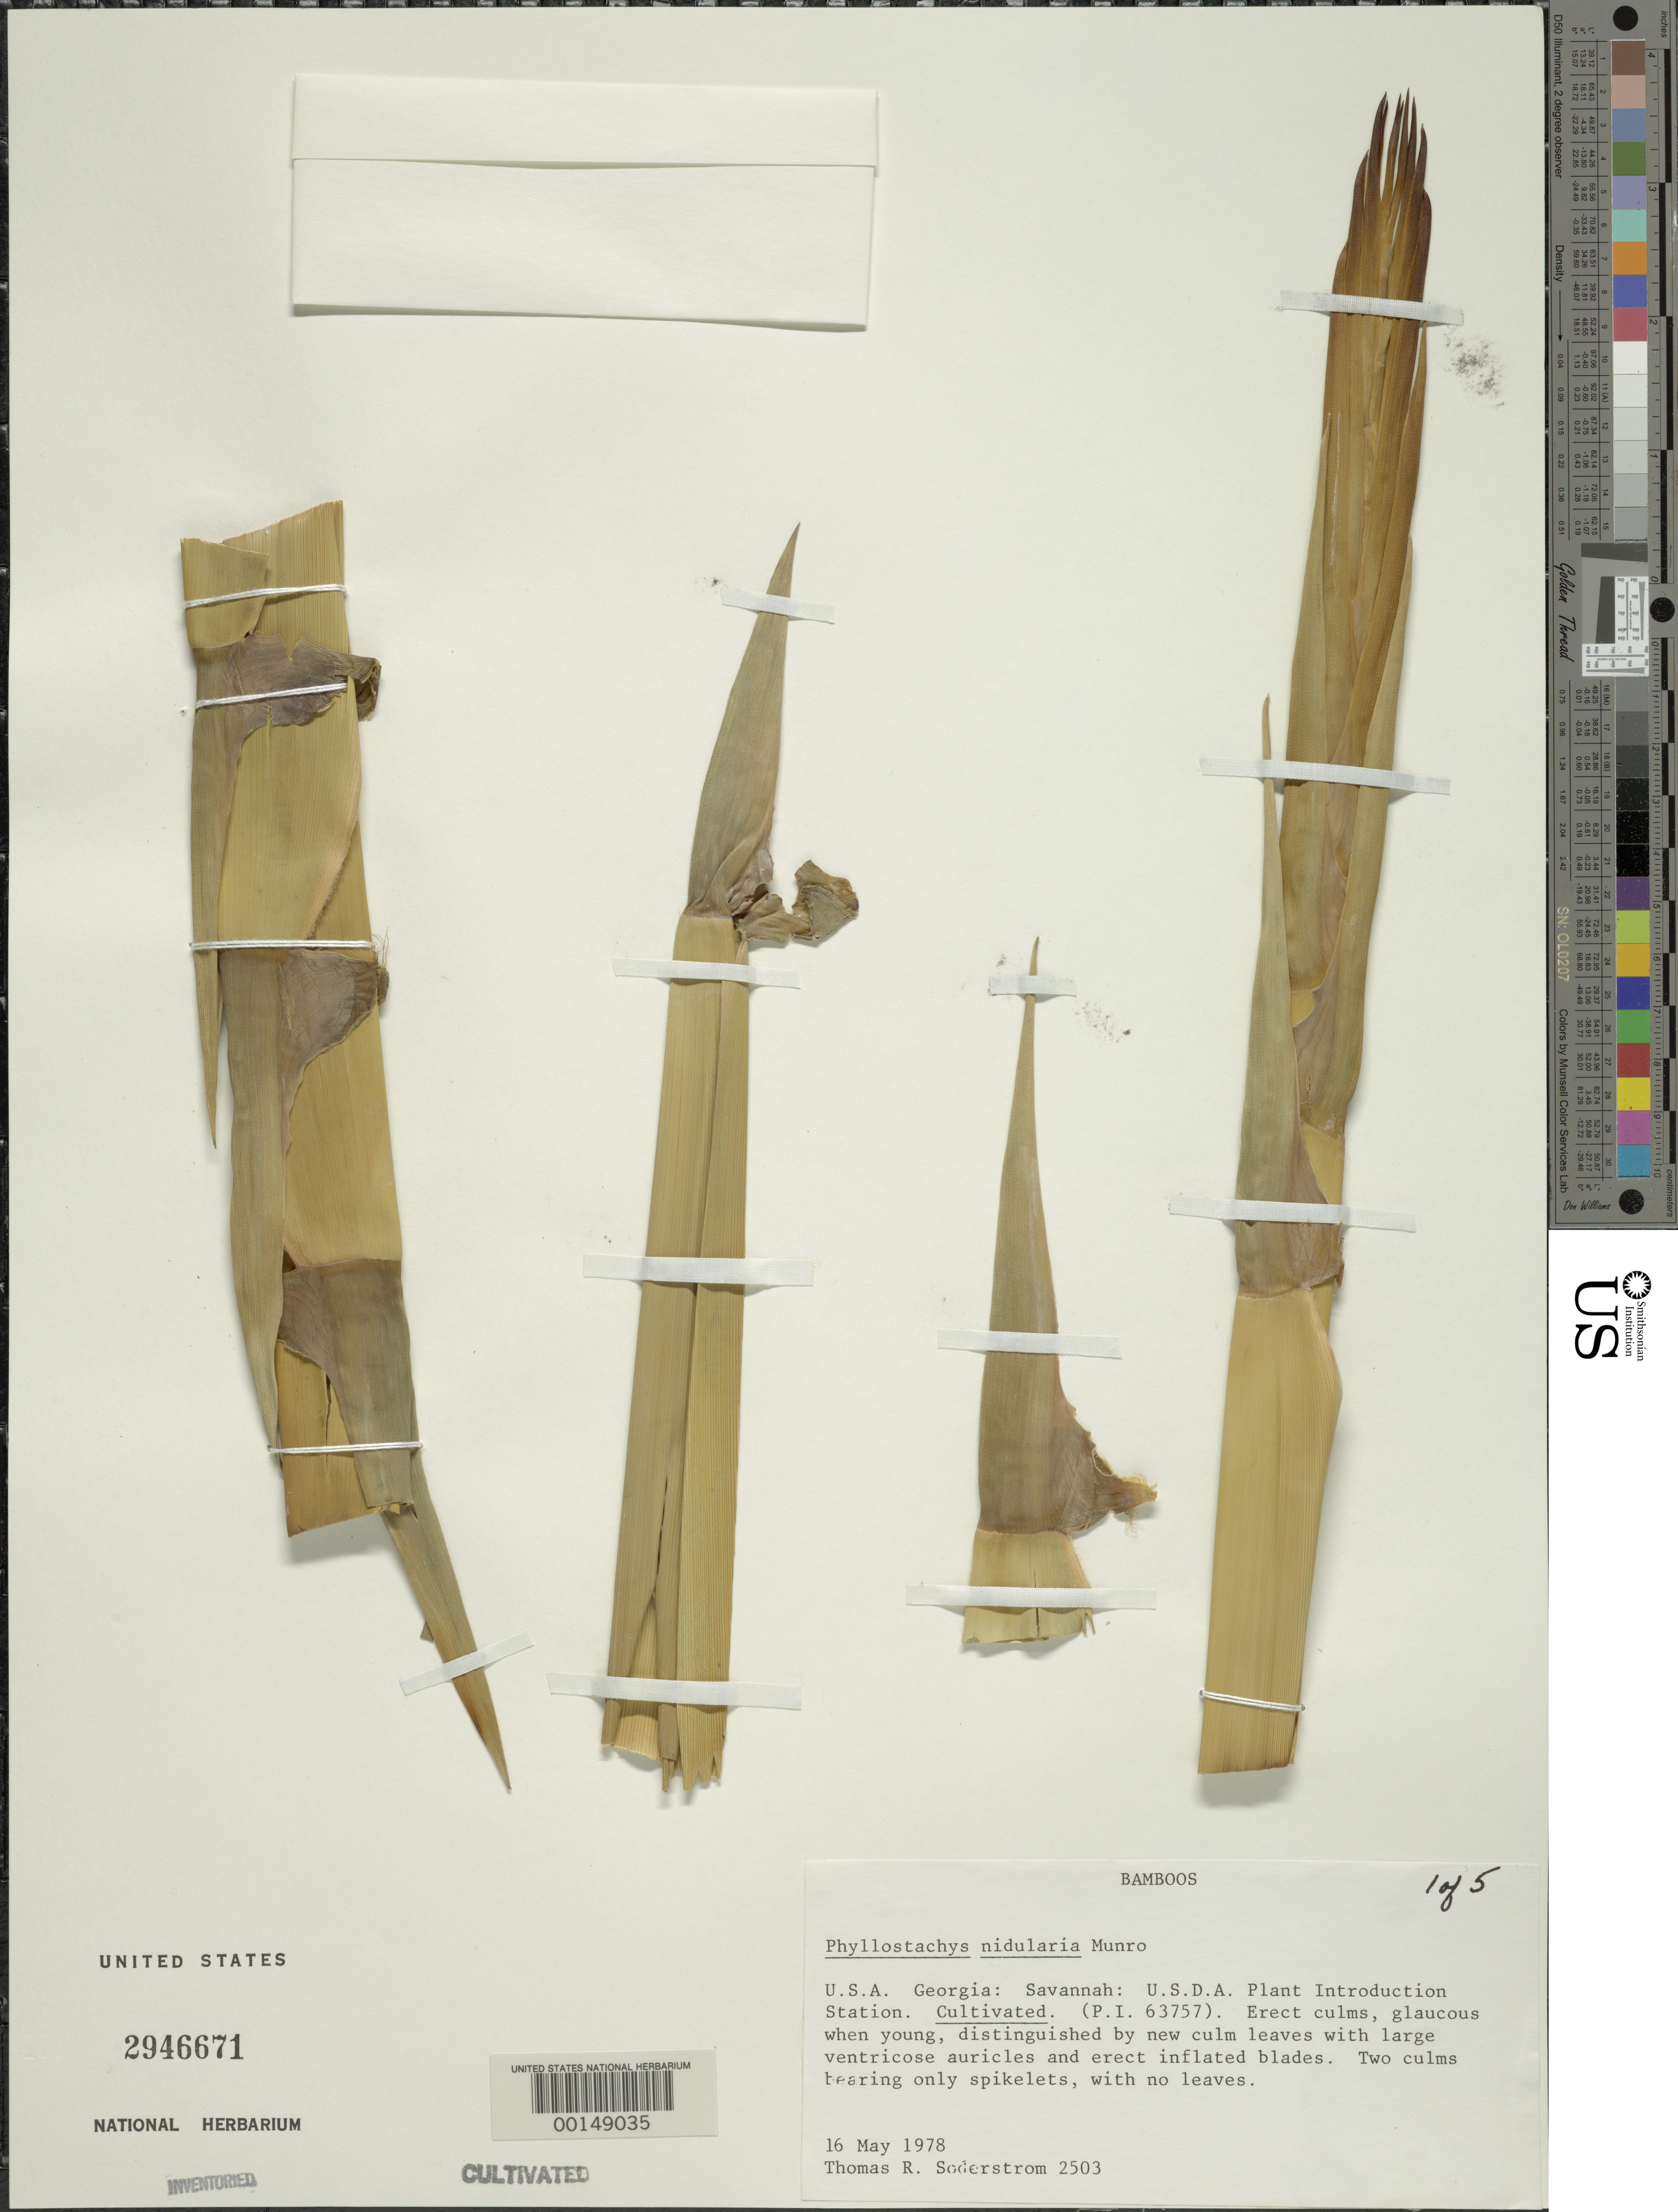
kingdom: Plantae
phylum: Tracheophyta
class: Liliopsida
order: Poales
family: Poaceae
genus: Phyllostachys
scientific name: Phyllostachys nidularia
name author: Munro ex Fenzi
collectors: T. R. Soderstrom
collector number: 2503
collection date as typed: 16 May 1978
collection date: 1978-05-16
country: United States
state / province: Georgia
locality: Savannah, Barbour Lathrop P.I. Garden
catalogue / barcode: US 2946671